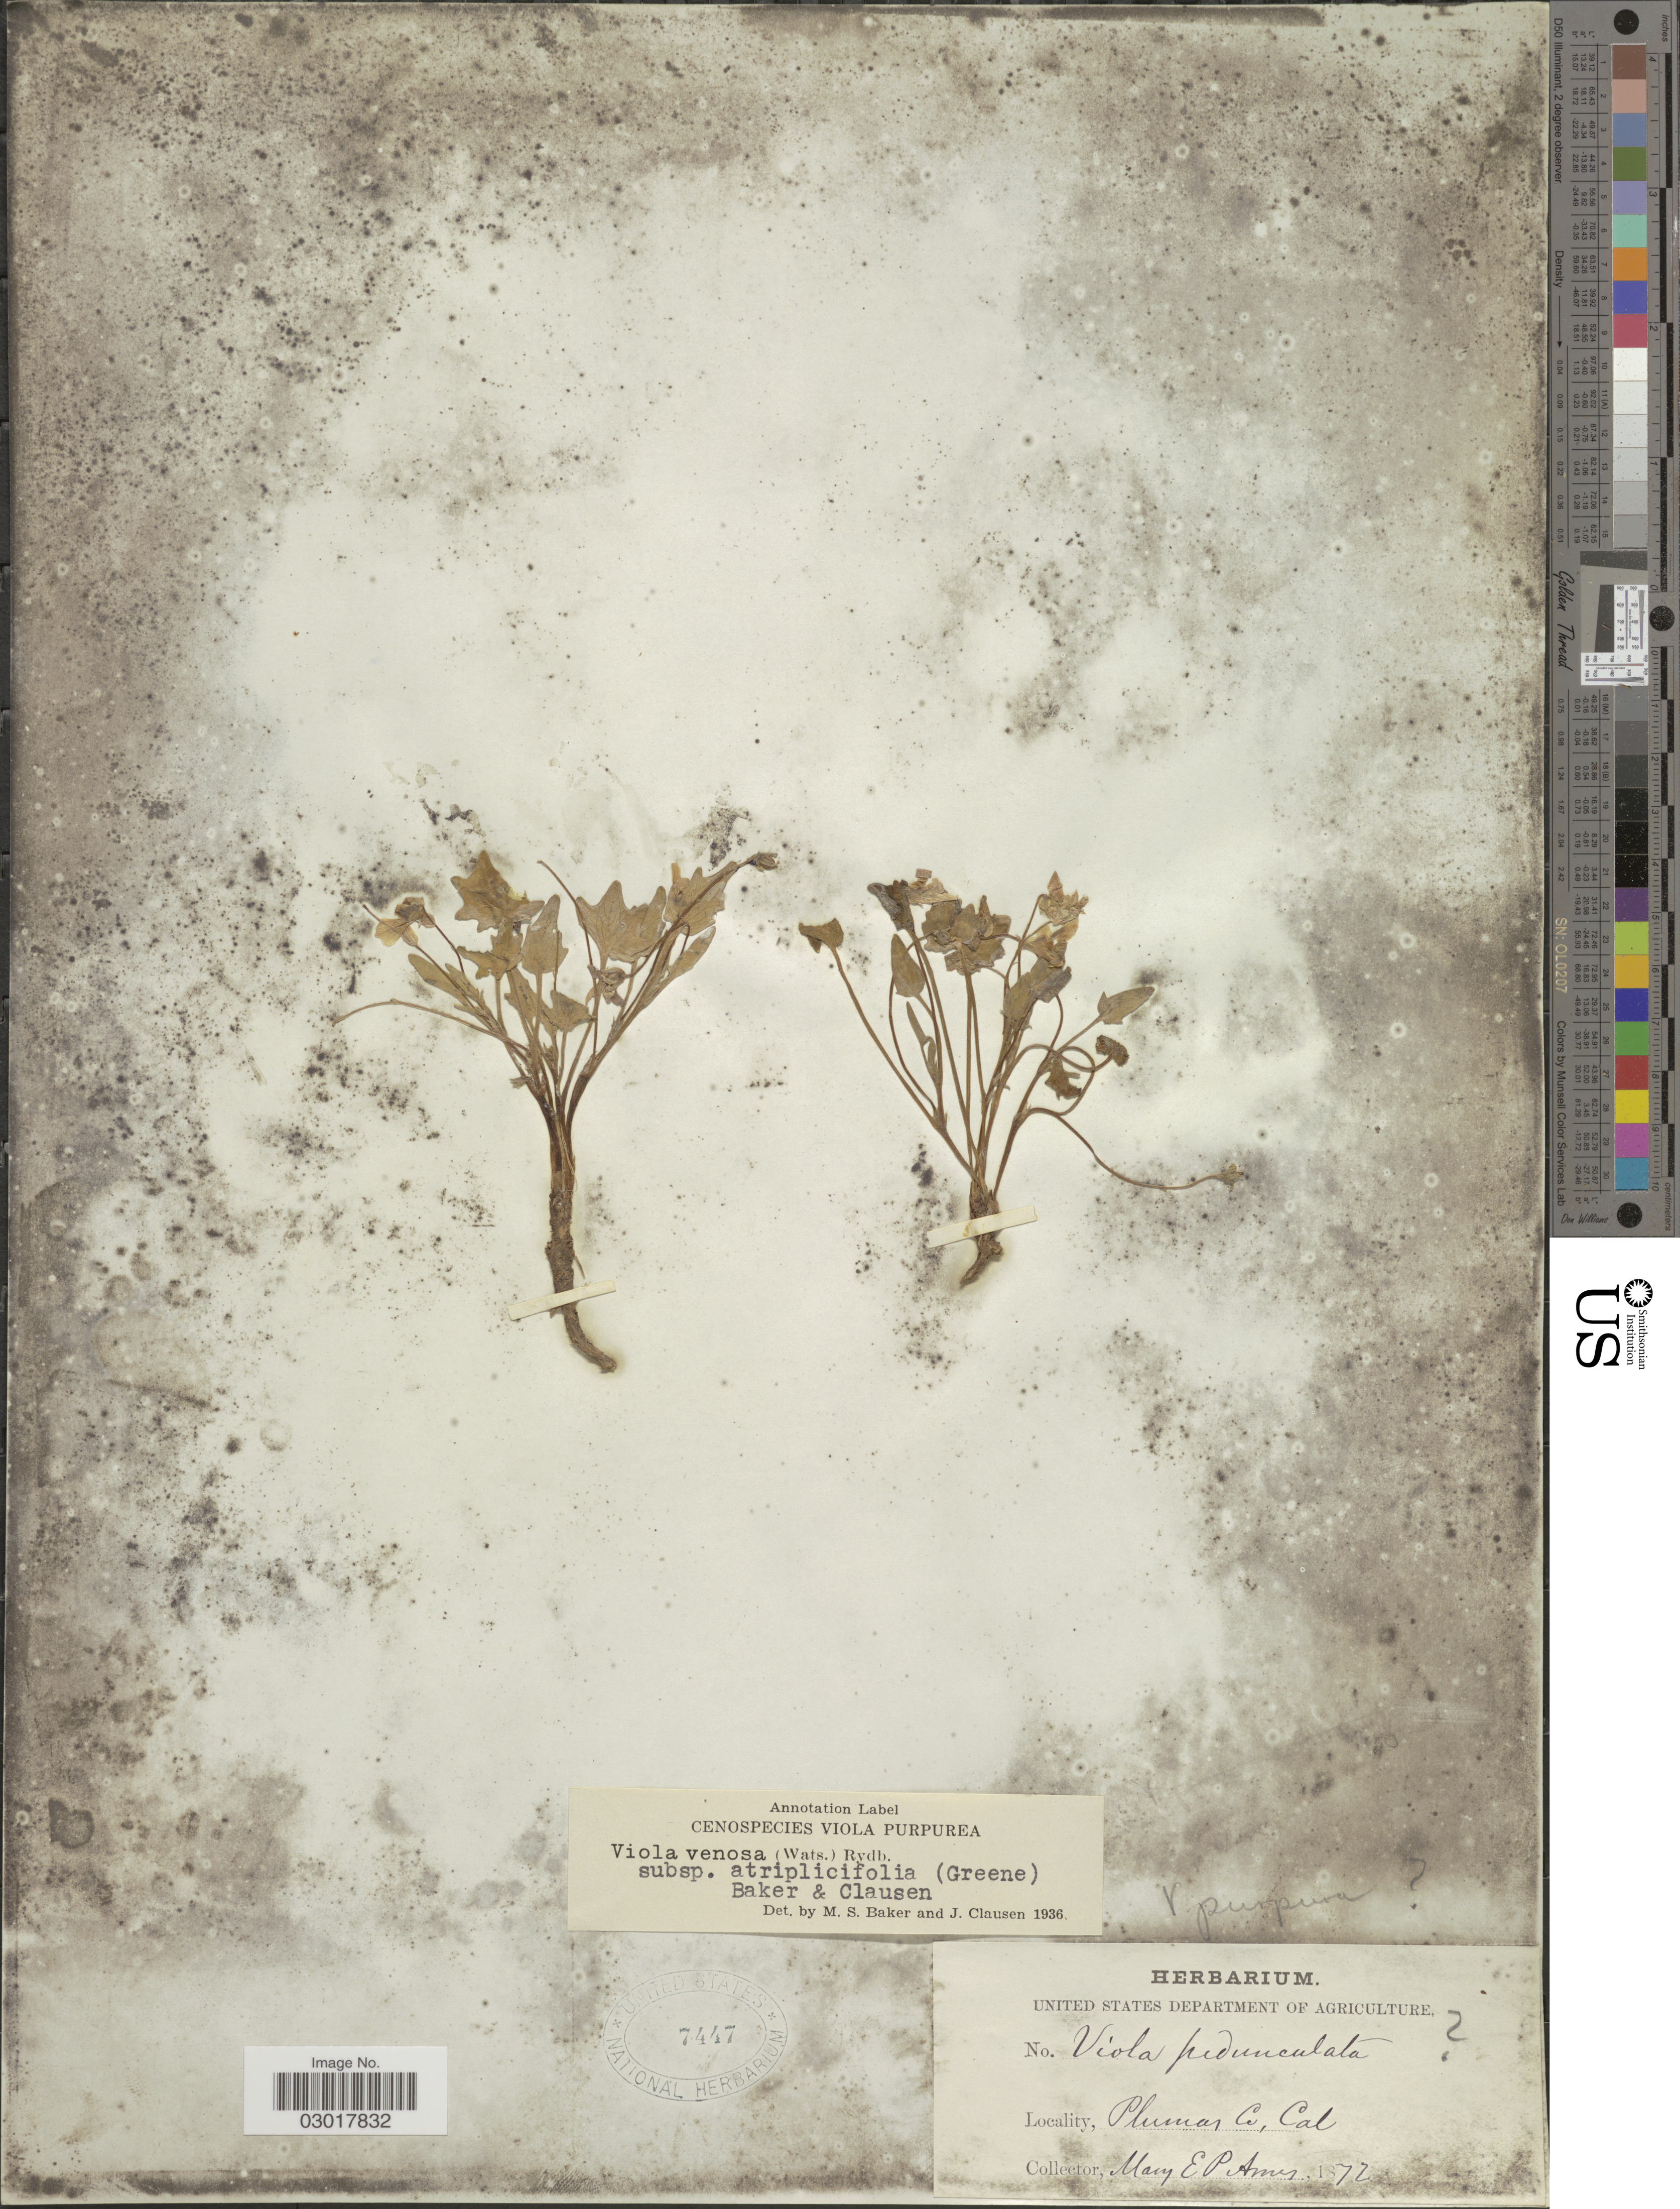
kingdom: Plantae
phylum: Tracheophyta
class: Magnoliopsida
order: Malpighiales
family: Violaceae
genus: Viola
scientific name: Viola venosa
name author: (S. Watson) Rydb.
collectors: M. E. P. Ames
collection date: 1872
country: United States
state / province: California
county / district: Plumas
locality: Plumas Co.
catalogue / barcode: US 7447